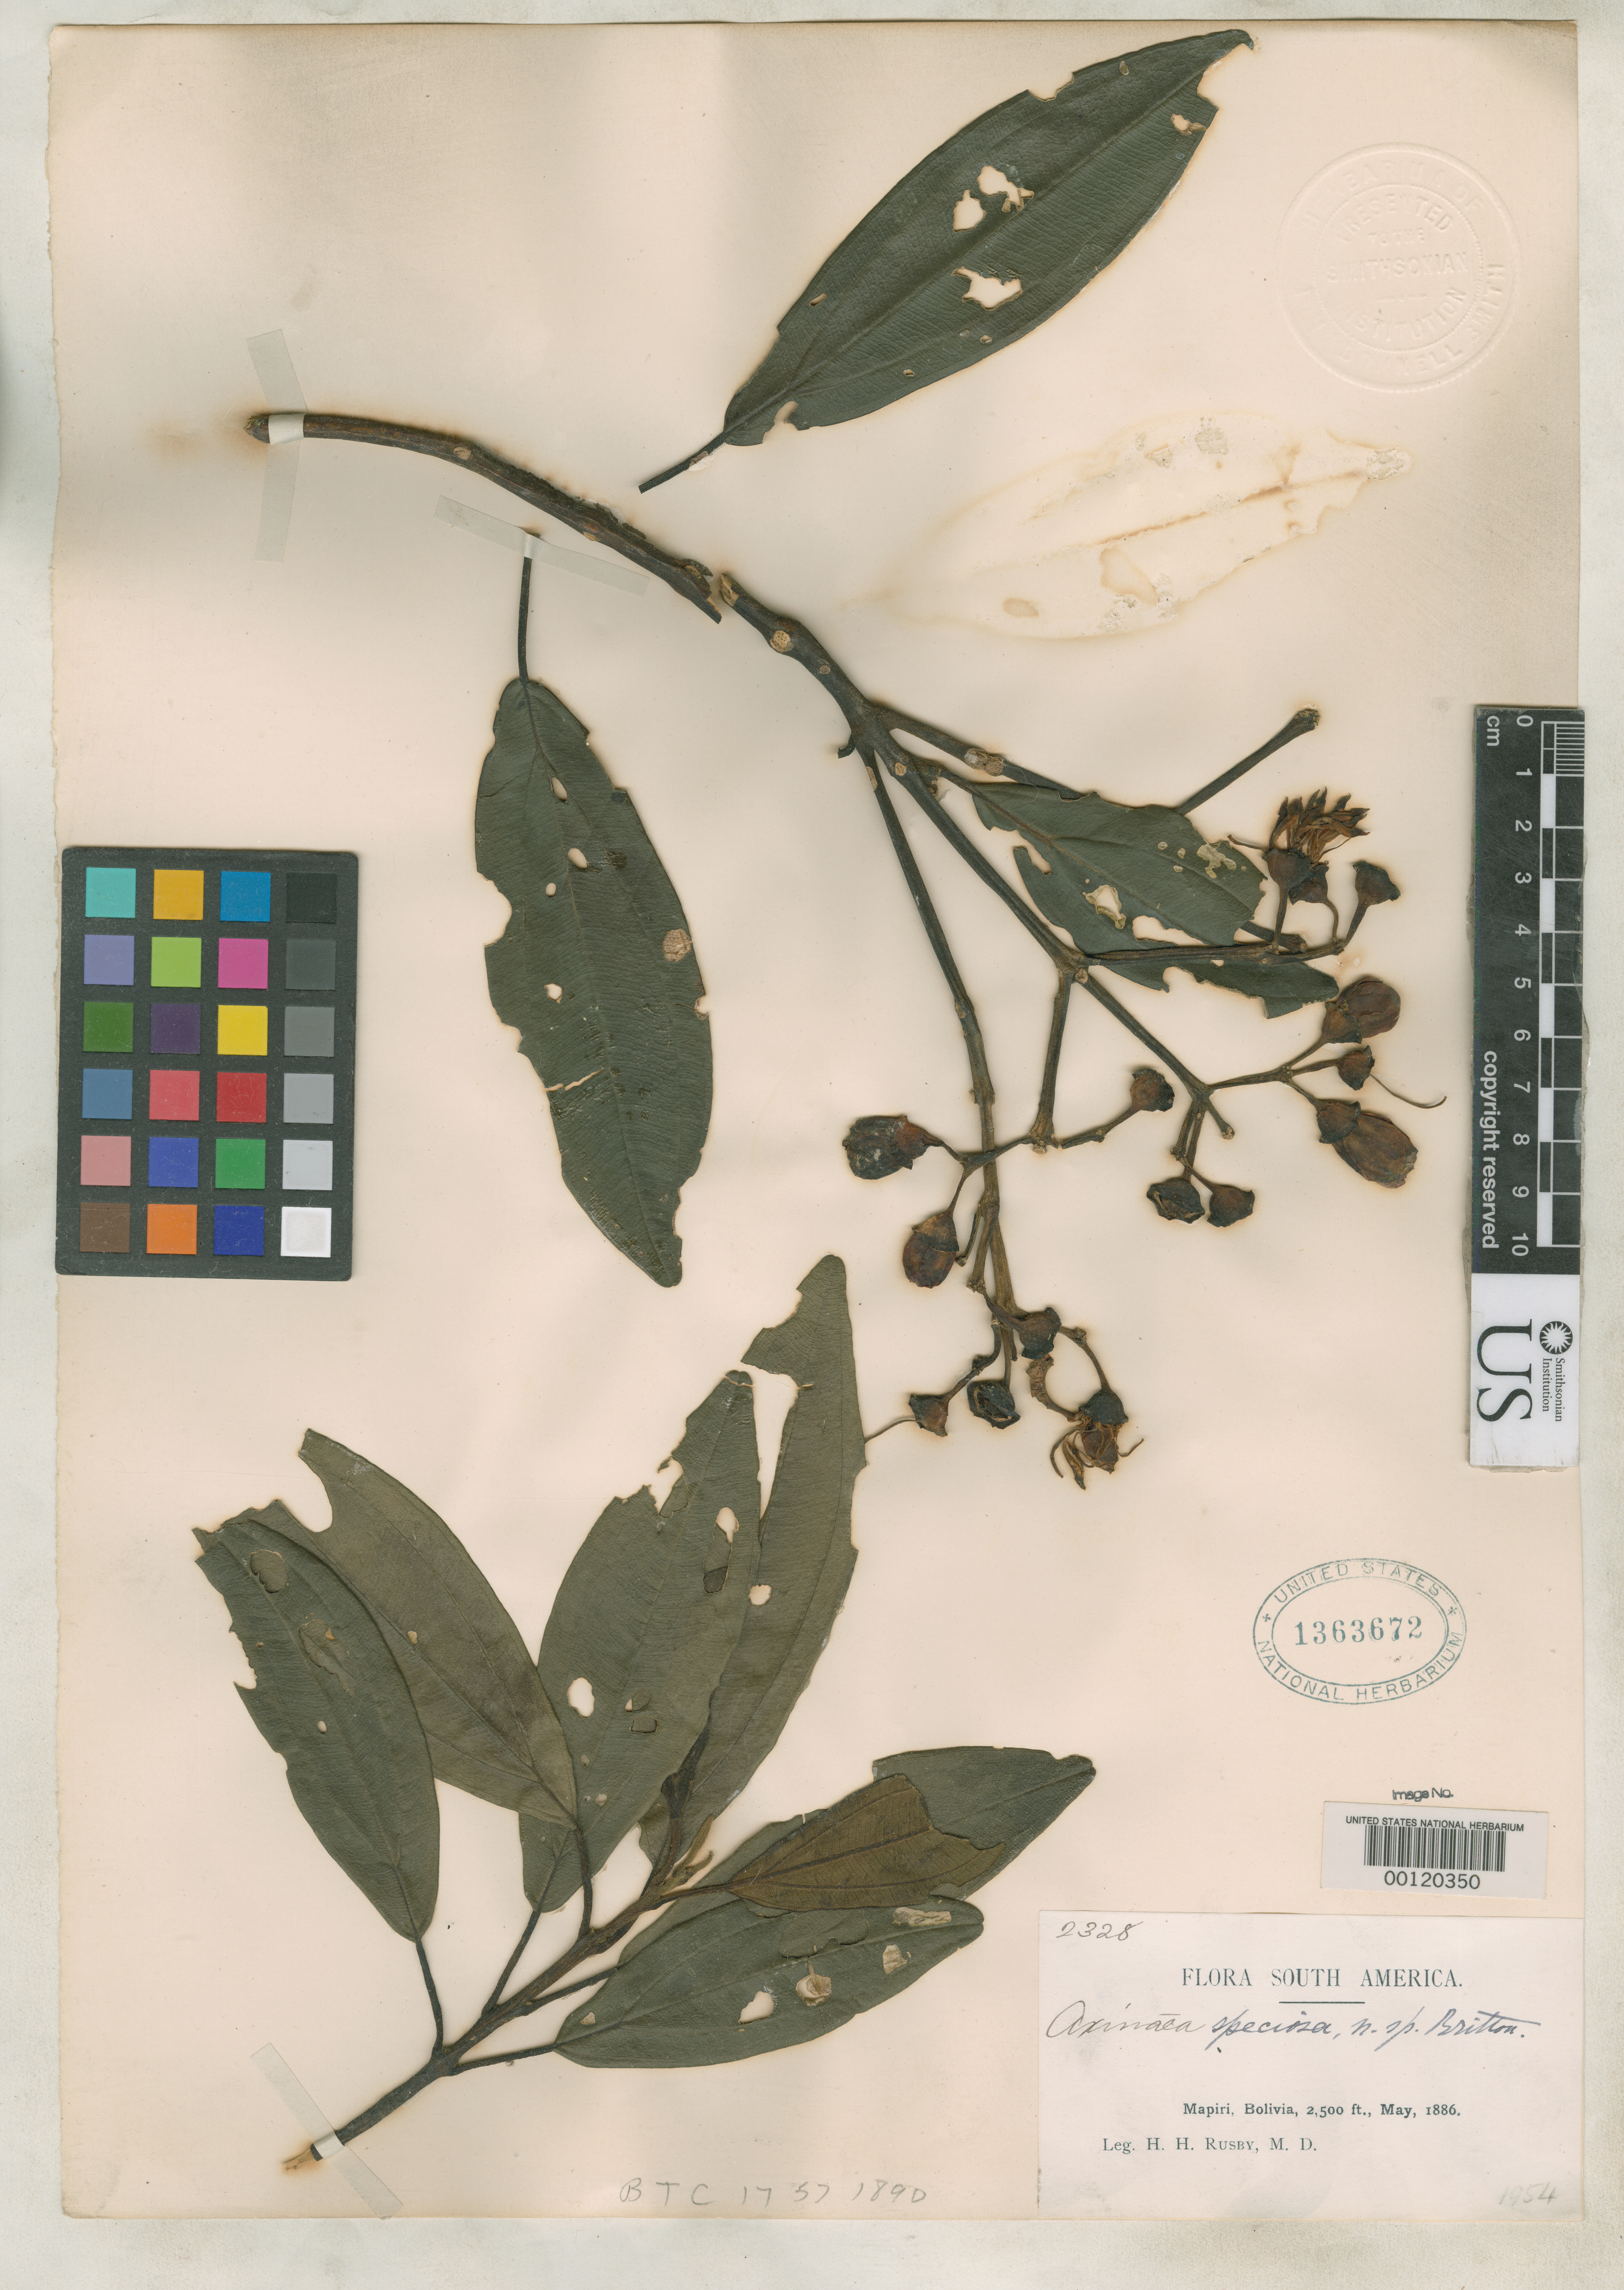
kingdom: Plantae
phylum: Tracheophyta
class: Magnoliopsida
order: Myrtales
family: Melastomataceae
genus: Axinaea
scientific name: Axinaea speciosa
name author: Britton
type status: Isotype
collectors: H. H. Rusby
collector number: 2328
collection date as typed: May 1886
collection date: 1886-05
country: Bolivia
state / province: La Páz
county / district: Larecaja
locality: Mapiri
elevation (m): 762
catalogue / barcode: US 1363672